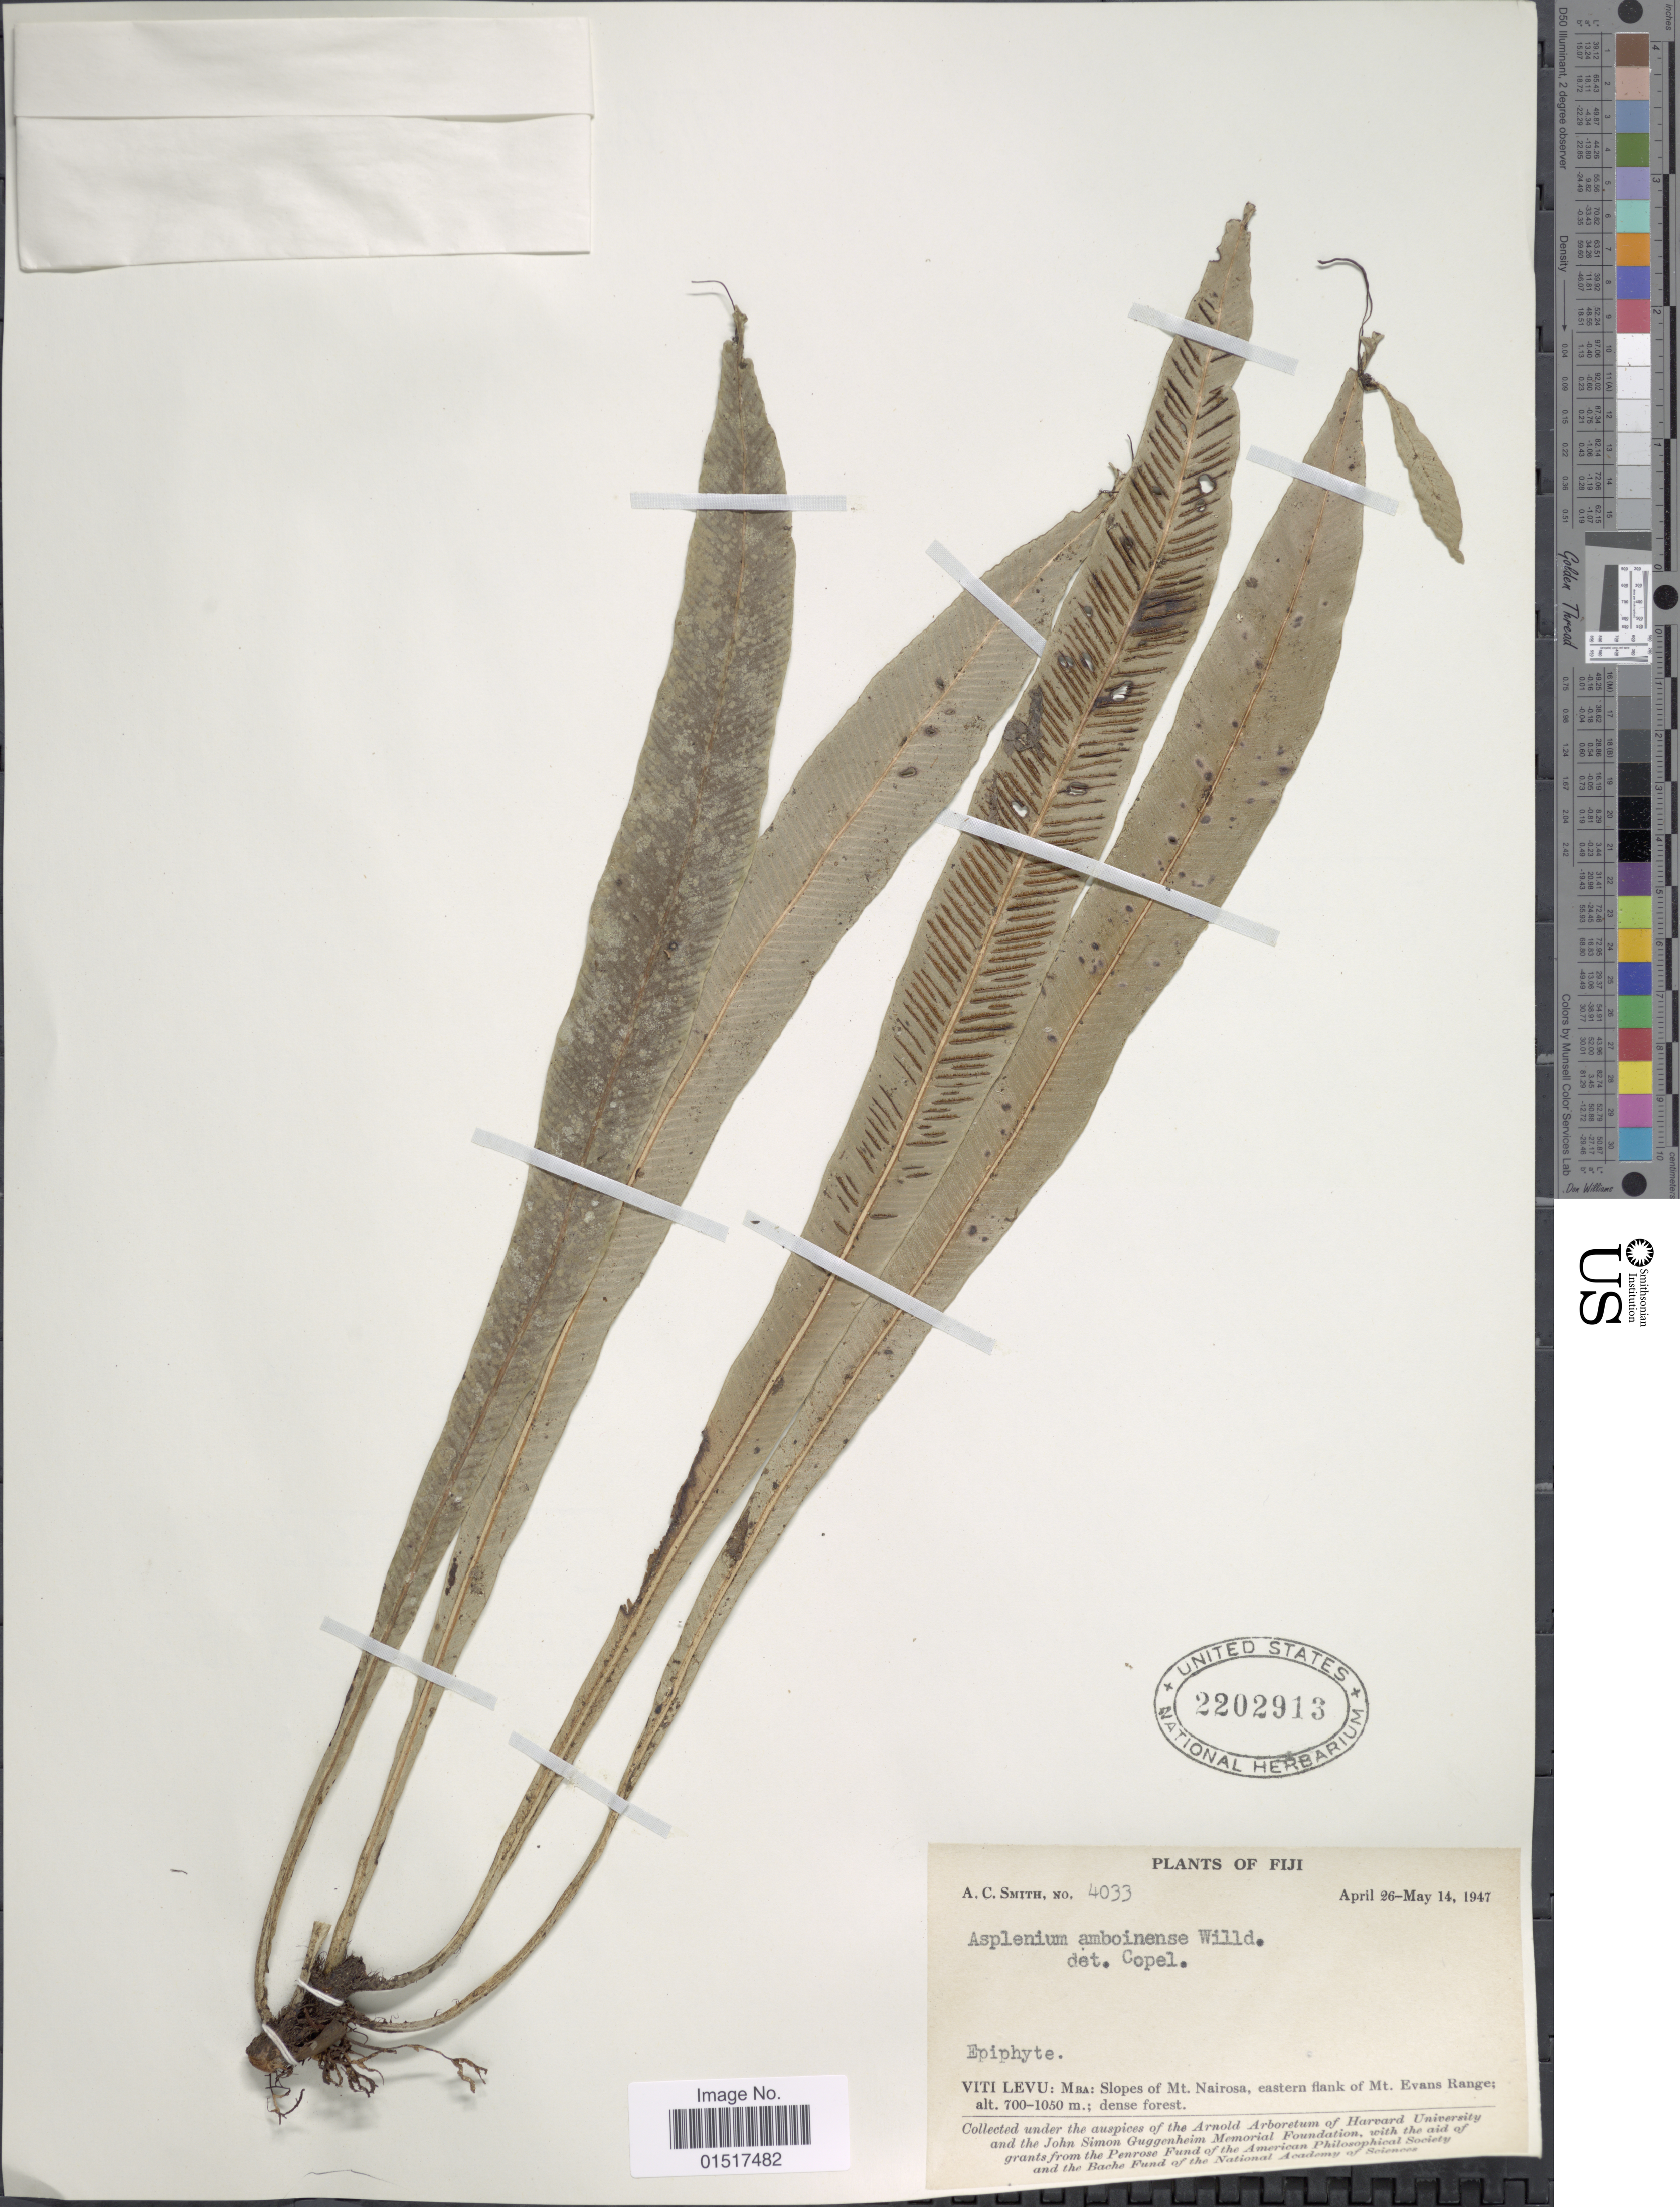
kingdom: Plantae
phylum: Tracheophyta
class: Polypodiopsida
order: Polypodiales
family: Aspleniaceae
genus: Asplenium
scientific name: Asplenium amboinense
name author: Willd.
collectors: A. C. Smith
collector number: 4033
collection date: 1947-04-26/1947-05-14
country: Fiji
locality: Viti Levu: Mba: Slopes of Mt. Nairosa, eastern flank of Mt. Evans Range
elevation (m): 700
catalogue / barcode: US 2202913